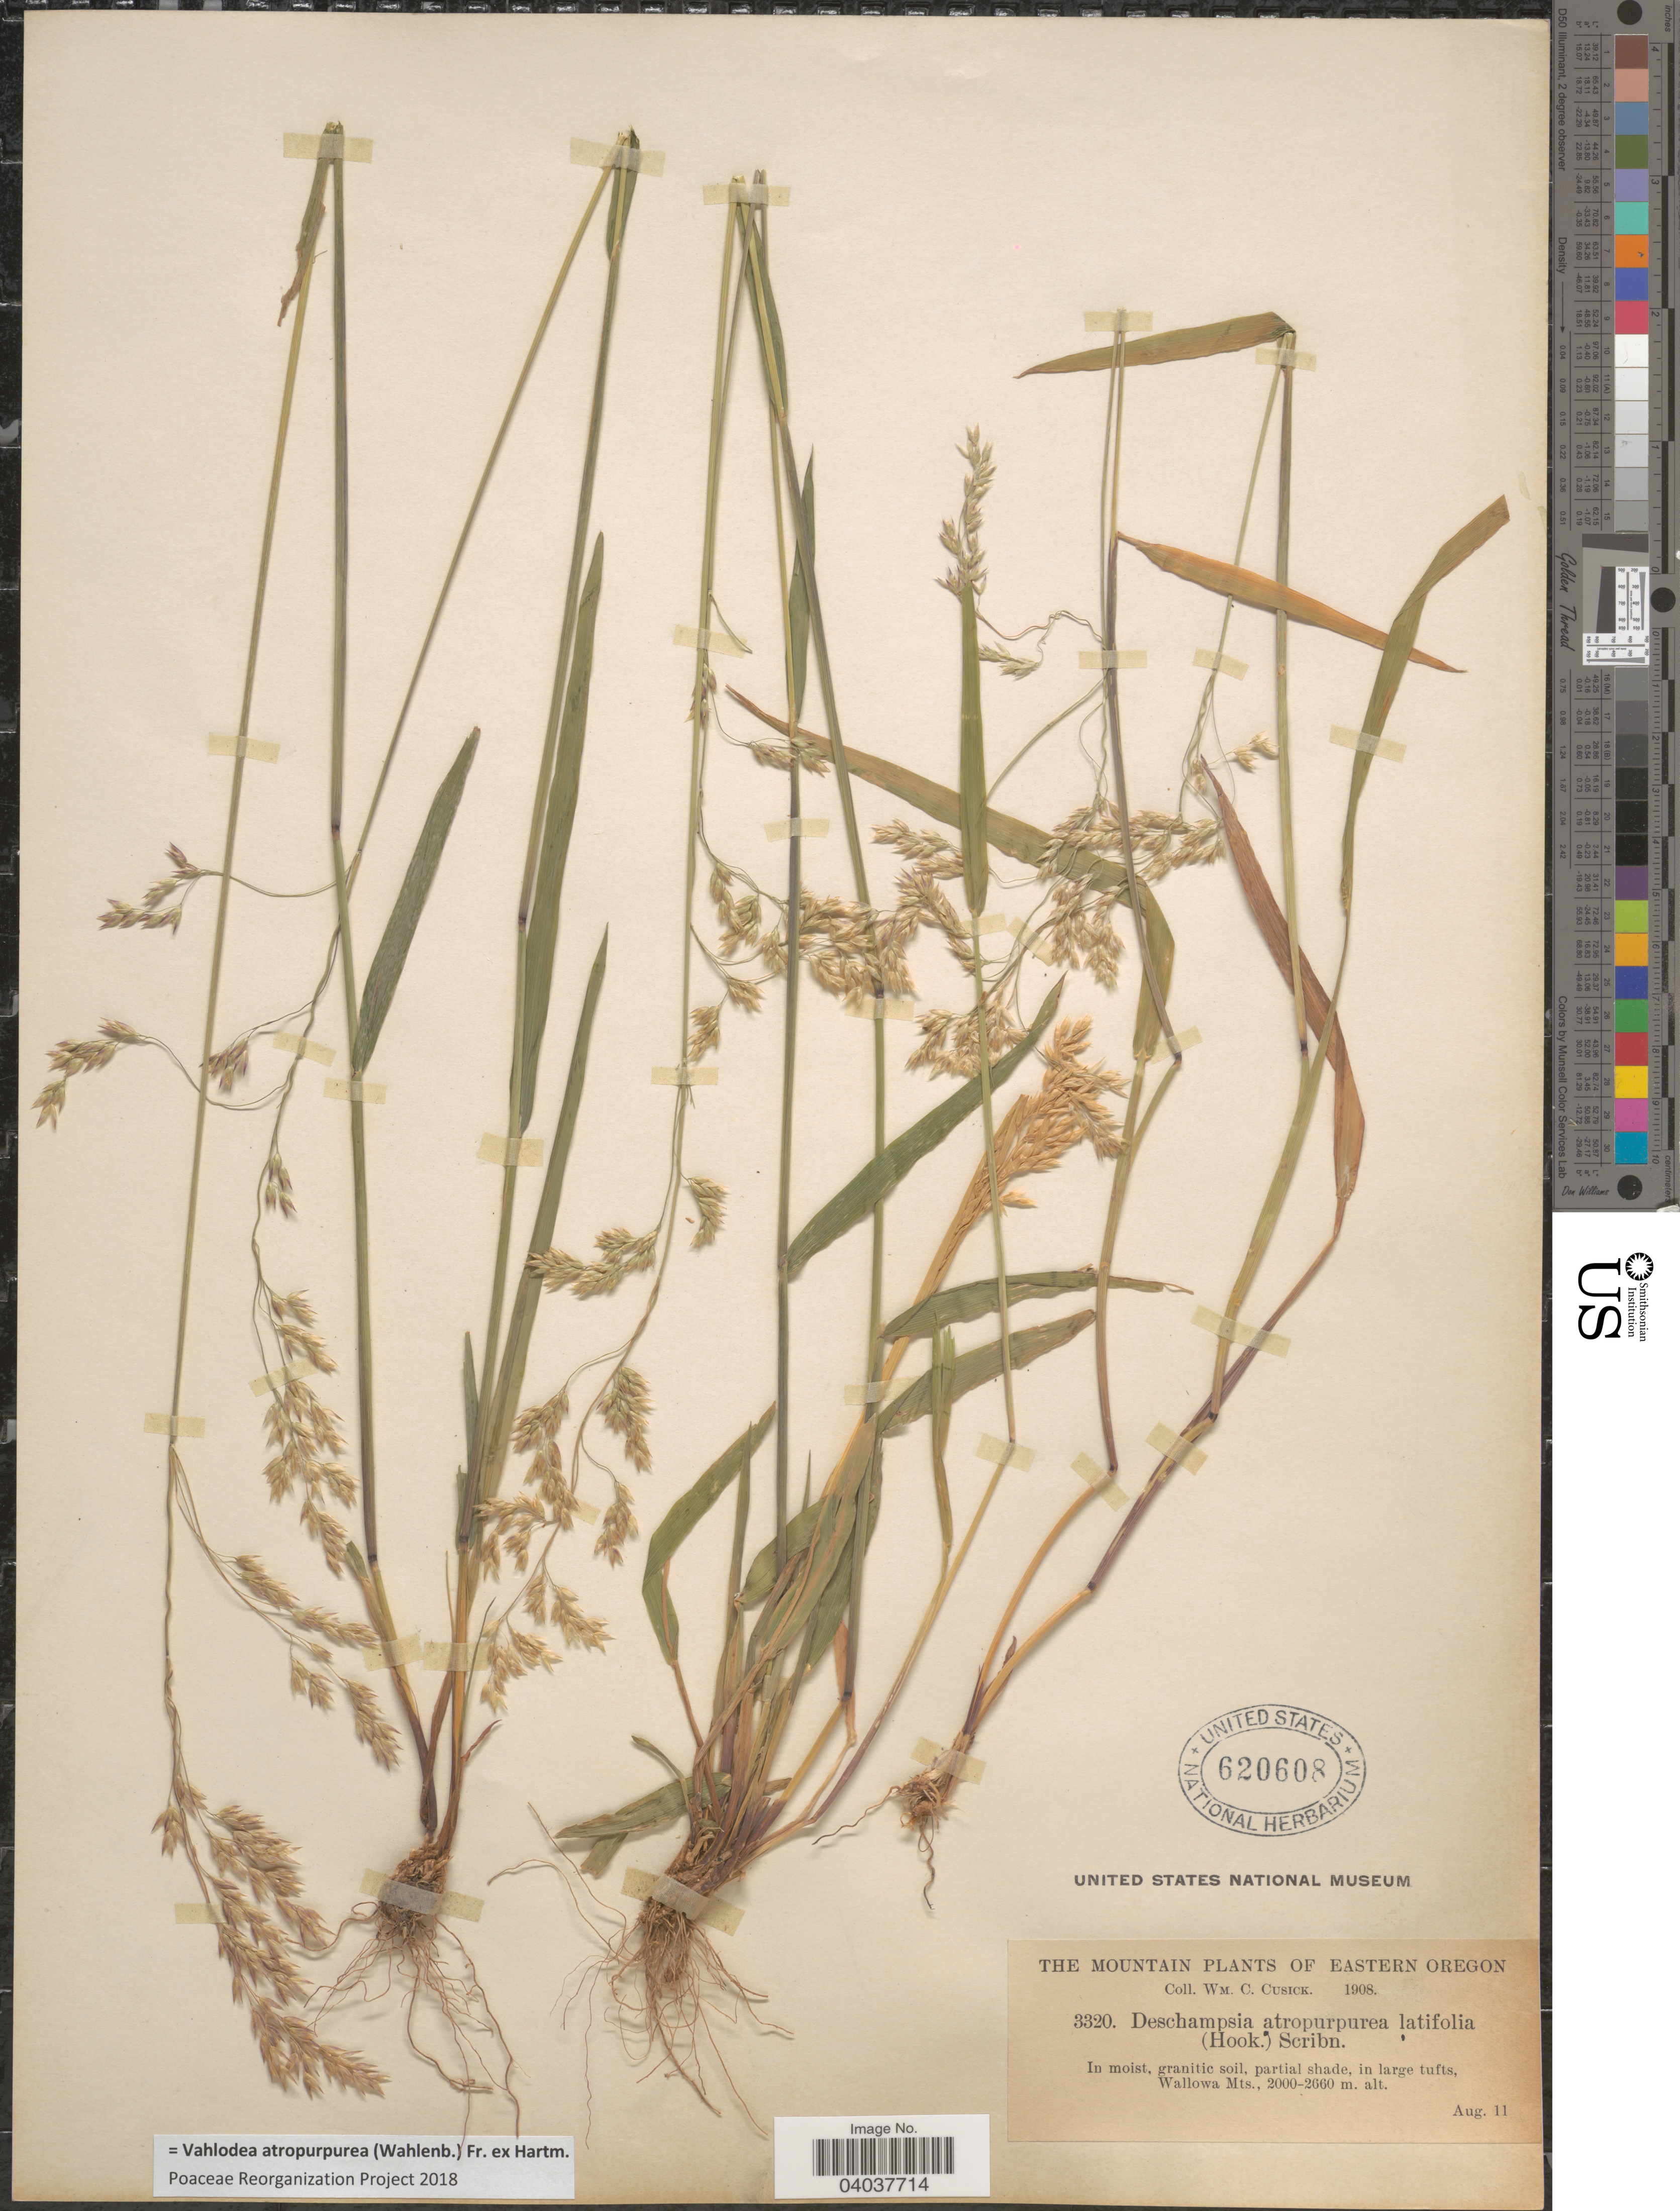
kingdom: Plantae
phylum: Tracheophyta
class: Liliopsida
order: Poales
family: Poaceae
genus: Vahlodea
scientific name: Vahlodea atropurpurea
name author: (Wahlenb.) Fr. ex Hartm.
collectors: W. C. Cusick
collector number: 3320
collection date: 1908-08-11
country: United States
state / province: Oregon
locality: Eastern Oregon. Wallowa Mts.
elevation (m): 2000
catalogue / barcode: US 620608